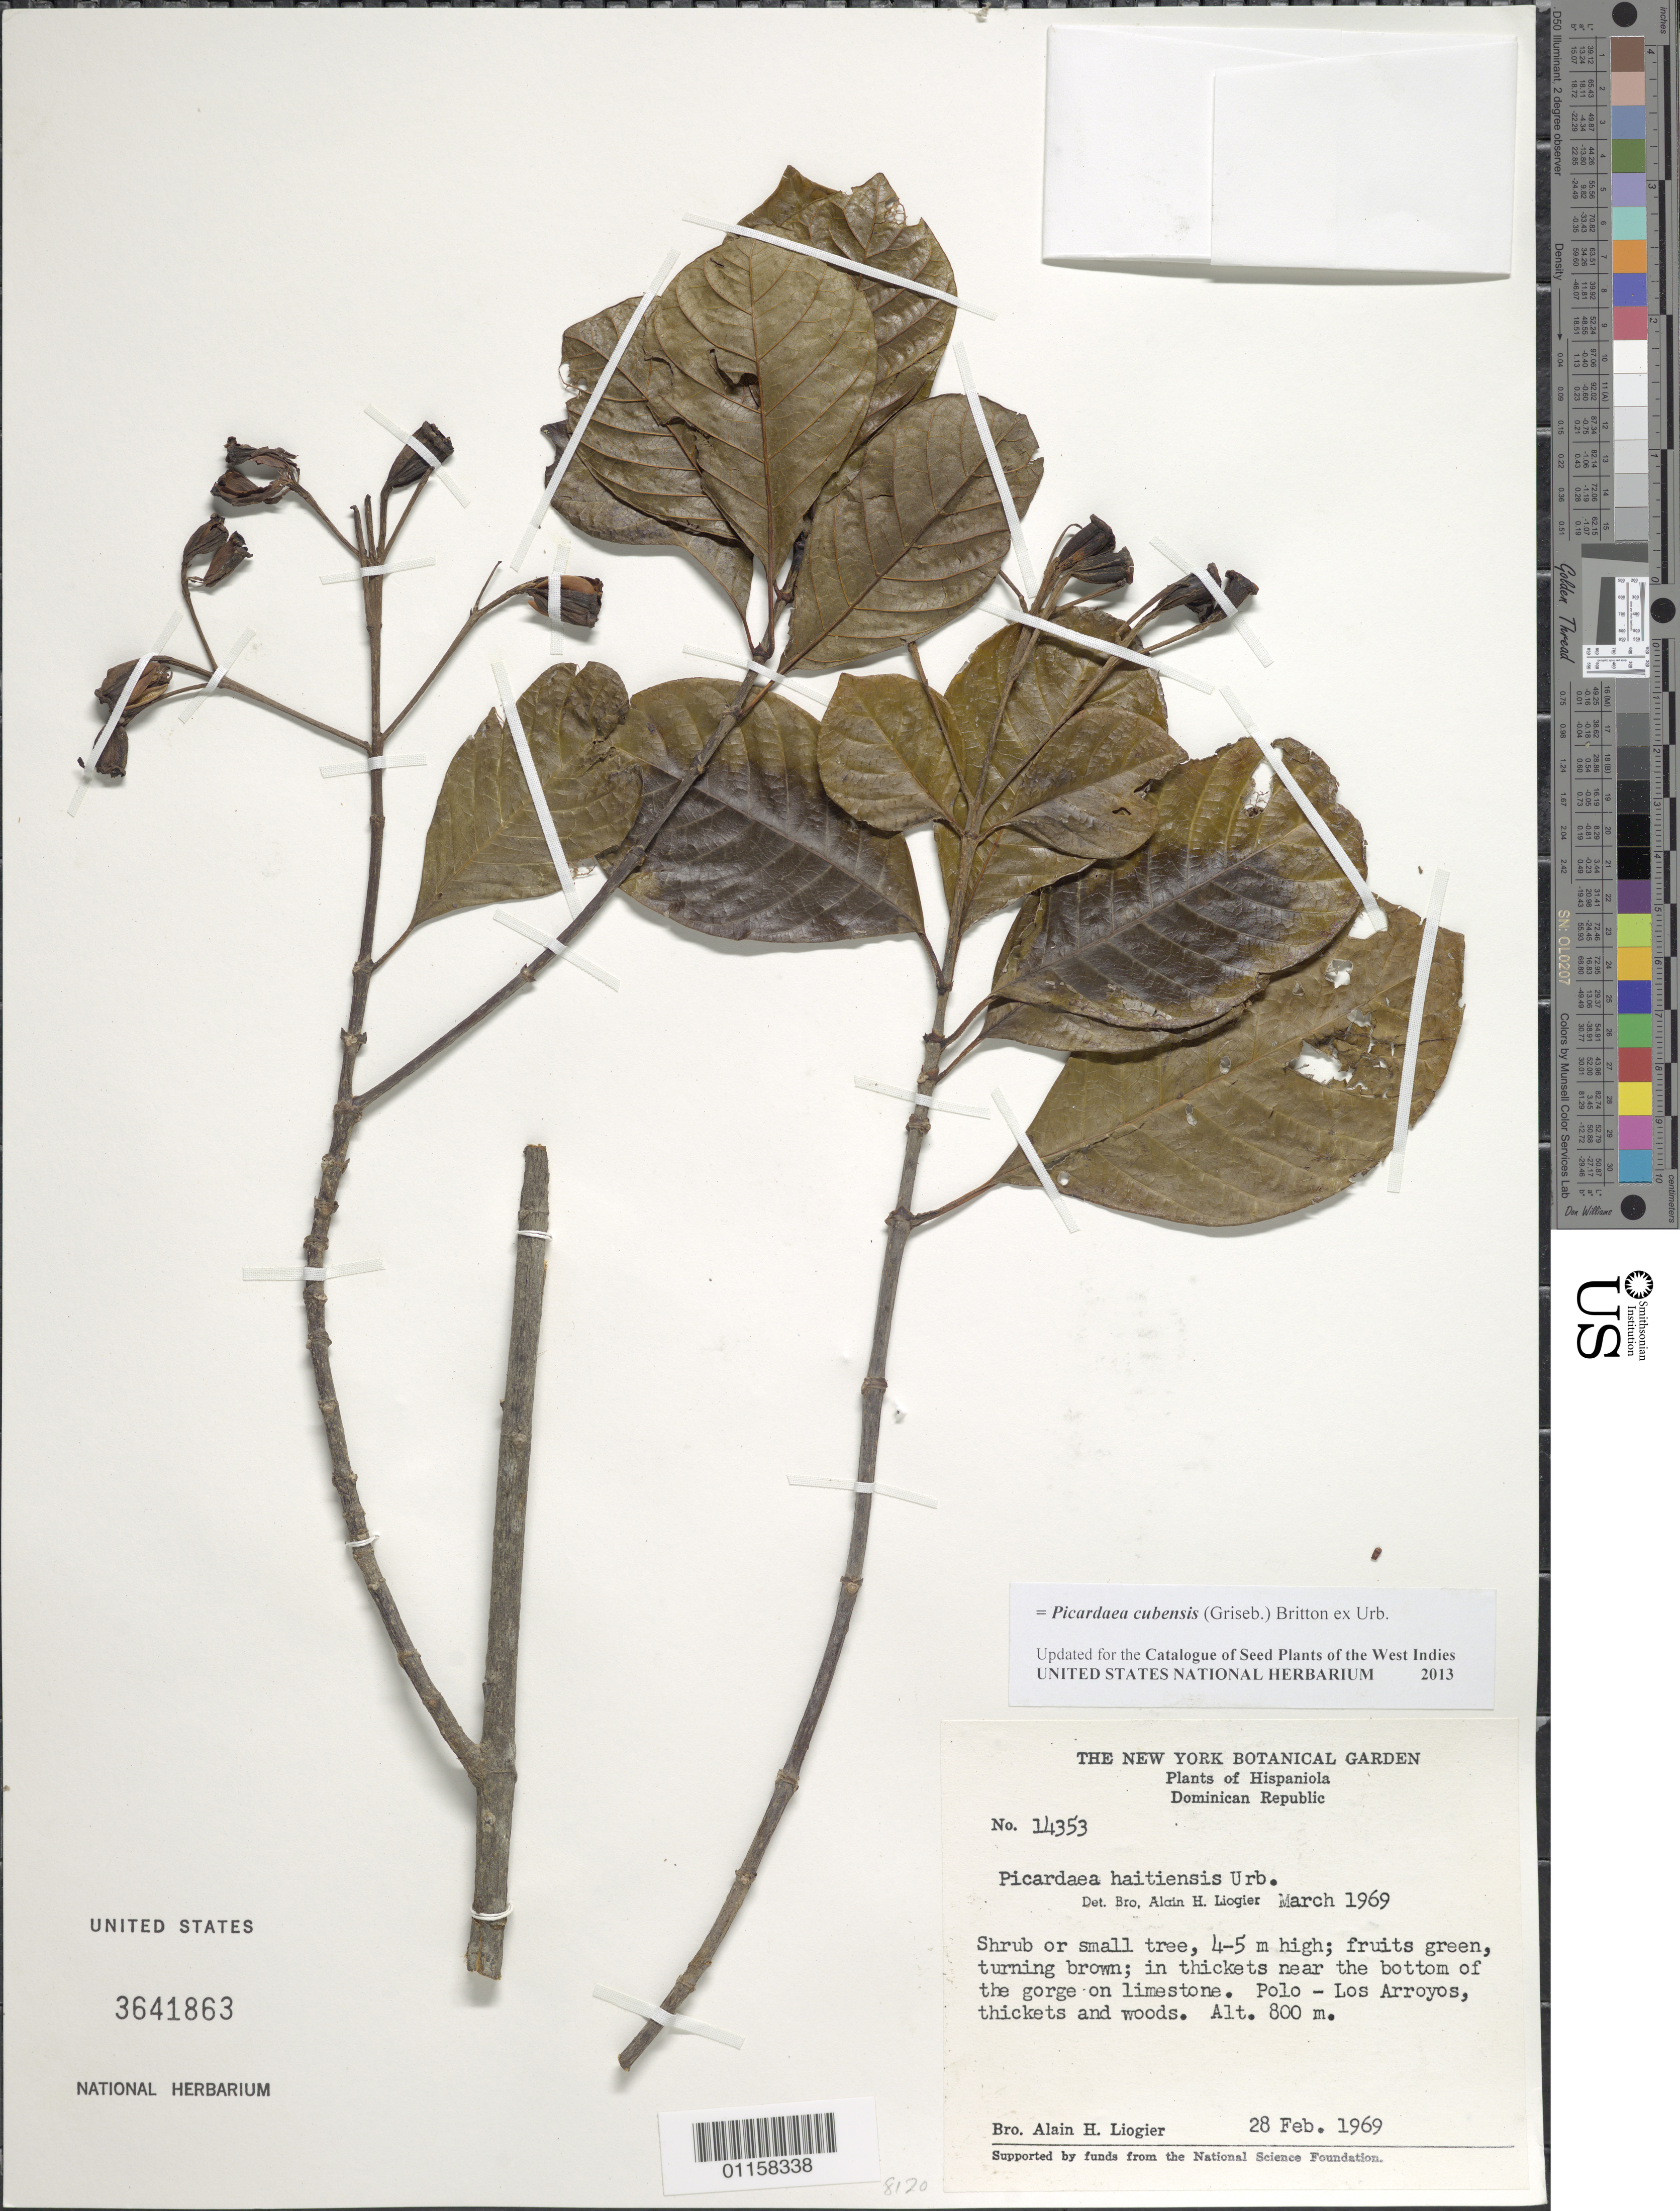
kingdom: Plantae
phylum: Tracheophyta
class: Magnoliopsida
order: Gentianales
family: Rubiaceae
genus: Picardaea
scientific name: Picardaea cubensis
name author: (Griseb.) Britton ex Urb.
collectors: A. H. Liogier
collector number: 14353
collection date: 1969-02-28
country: Dominican Republic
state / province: Barahona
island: Hispaniola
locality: Polo - Los Arroyos.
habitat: In thickets near the bottom of the gorge on limestone.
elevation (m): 800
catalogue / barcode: US 3641863